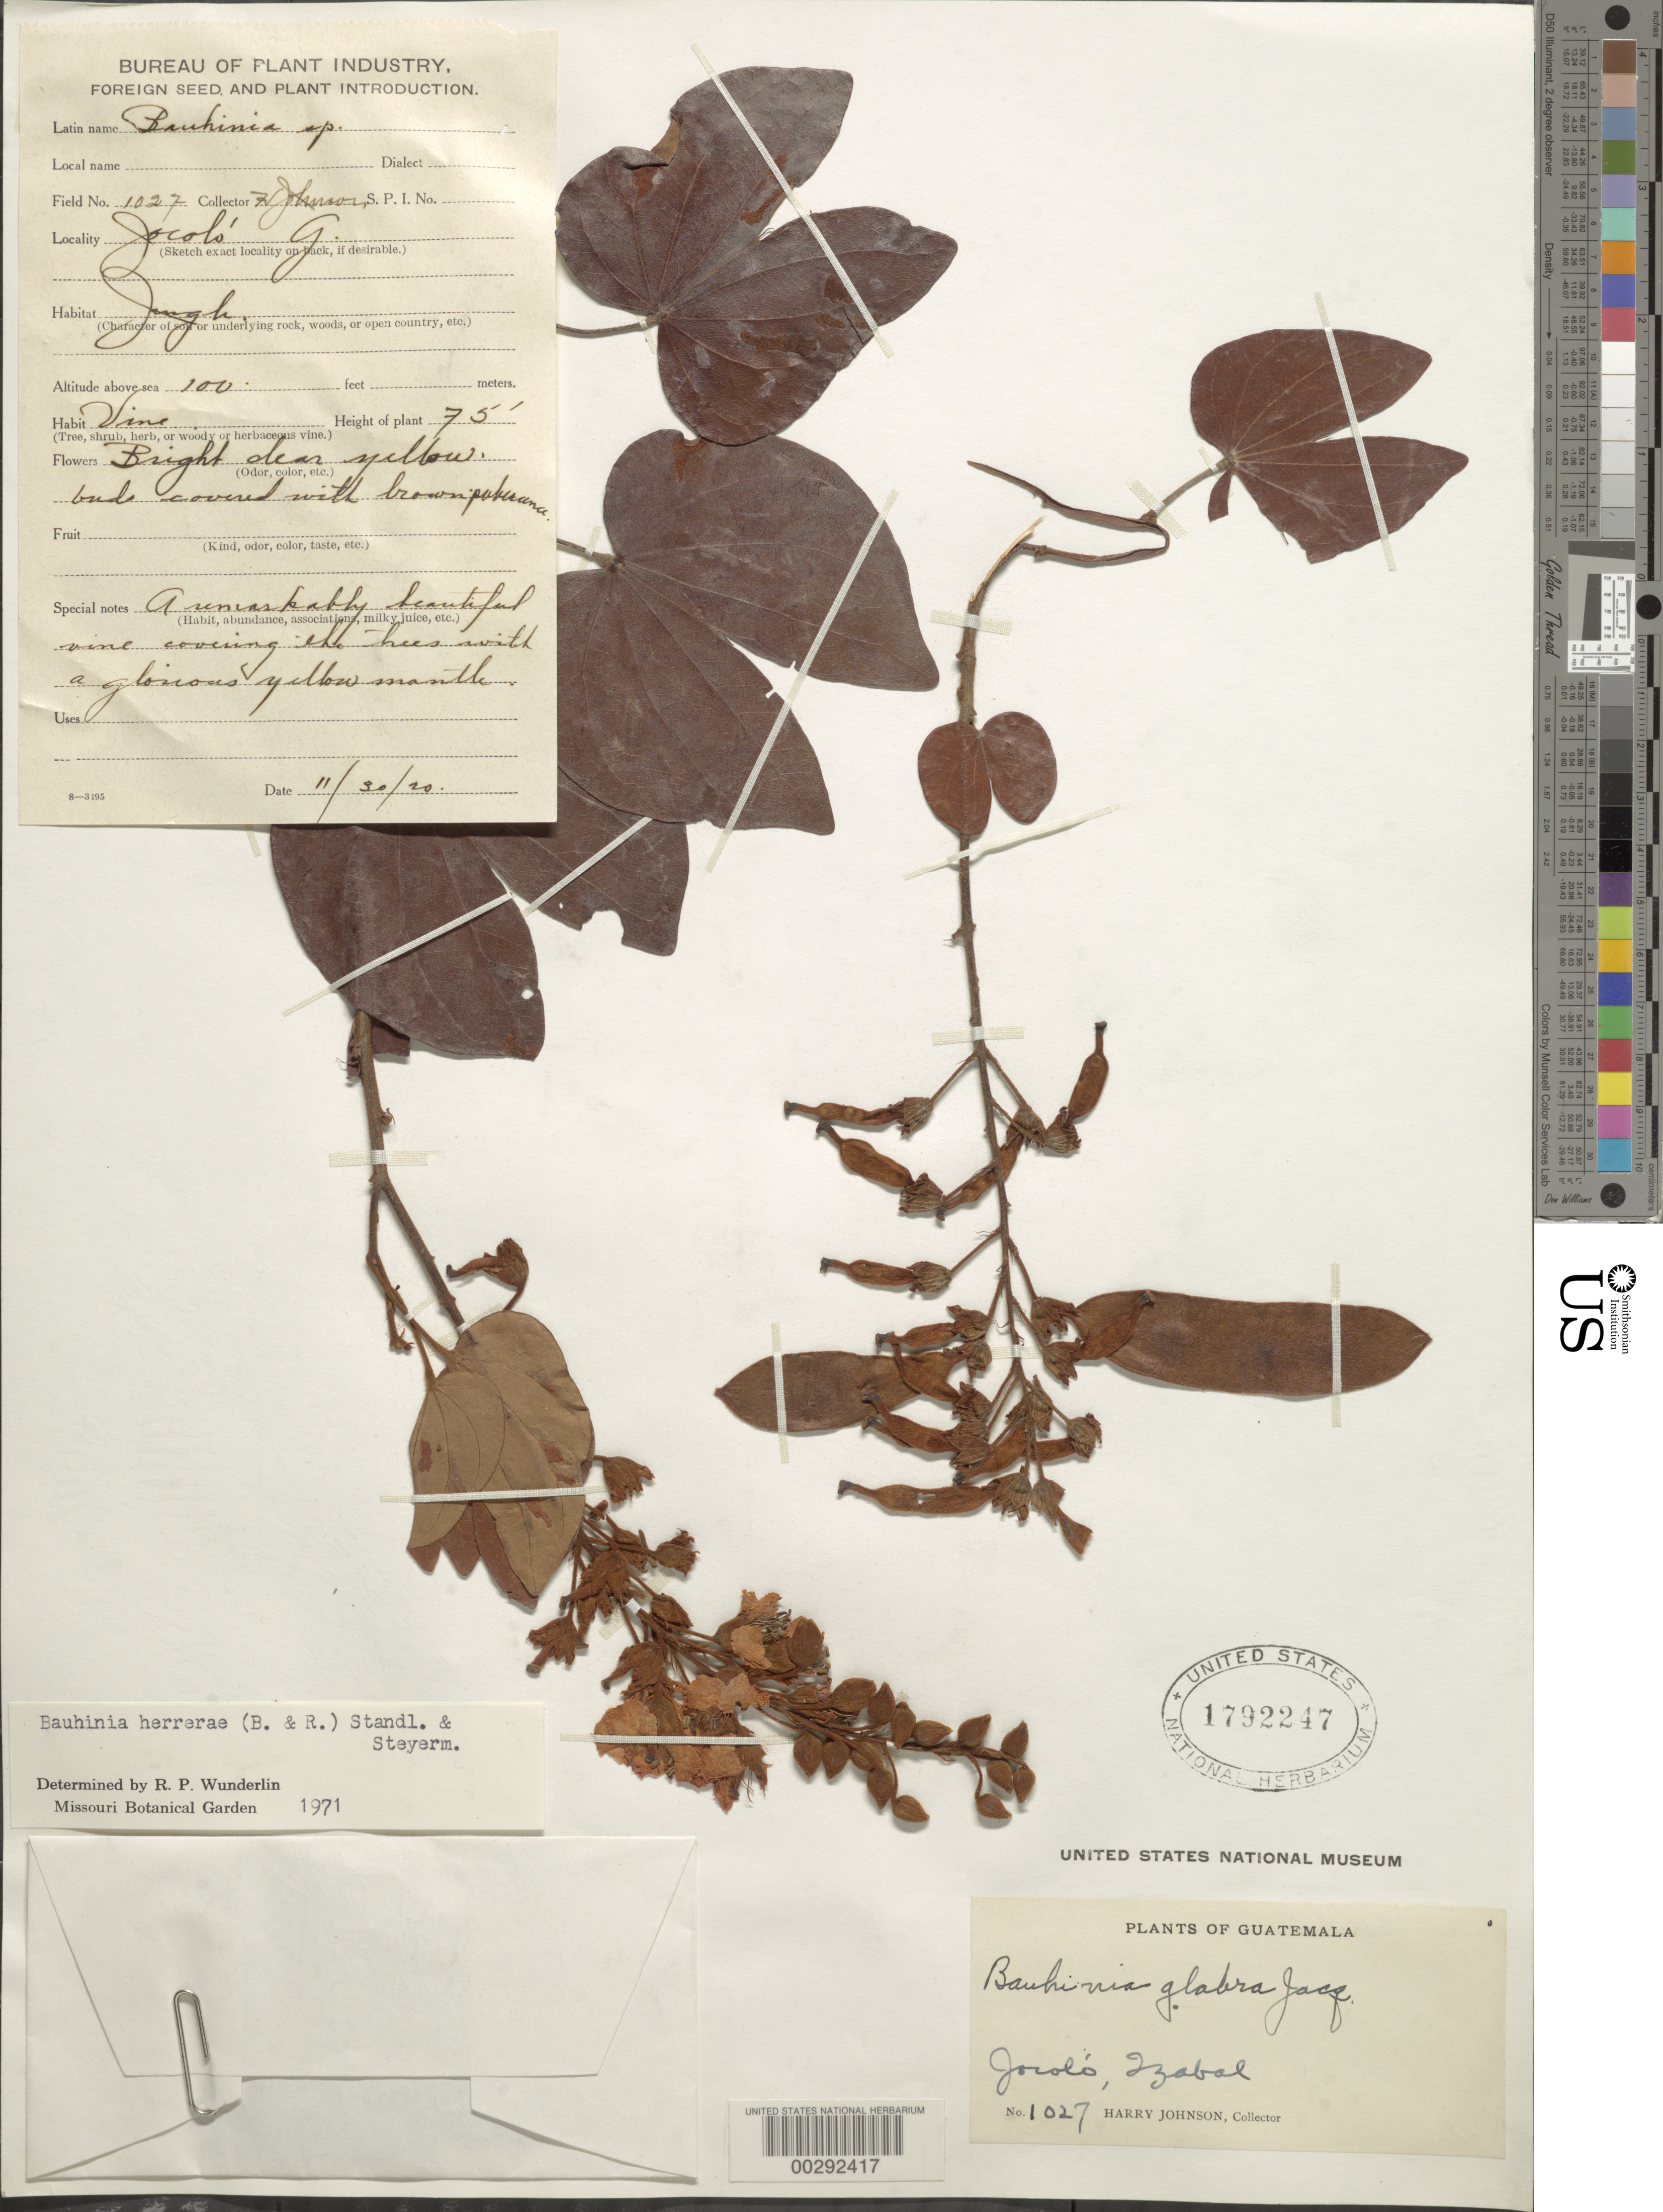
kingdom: Plantae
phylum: Tracheophyta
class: Magnoliopsida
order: Fabales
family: Fabaceae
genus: Bauhinia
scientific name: Bauhinia herrerae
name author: (Britton & Rose) Standl. & Steyerm.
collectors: H. Johnson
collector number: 1027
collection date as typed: Transcribed d/m/y: 30/11/20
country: Guatemala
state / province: Izabal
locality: Jocolo.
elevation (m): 100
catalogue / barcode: US 1792247